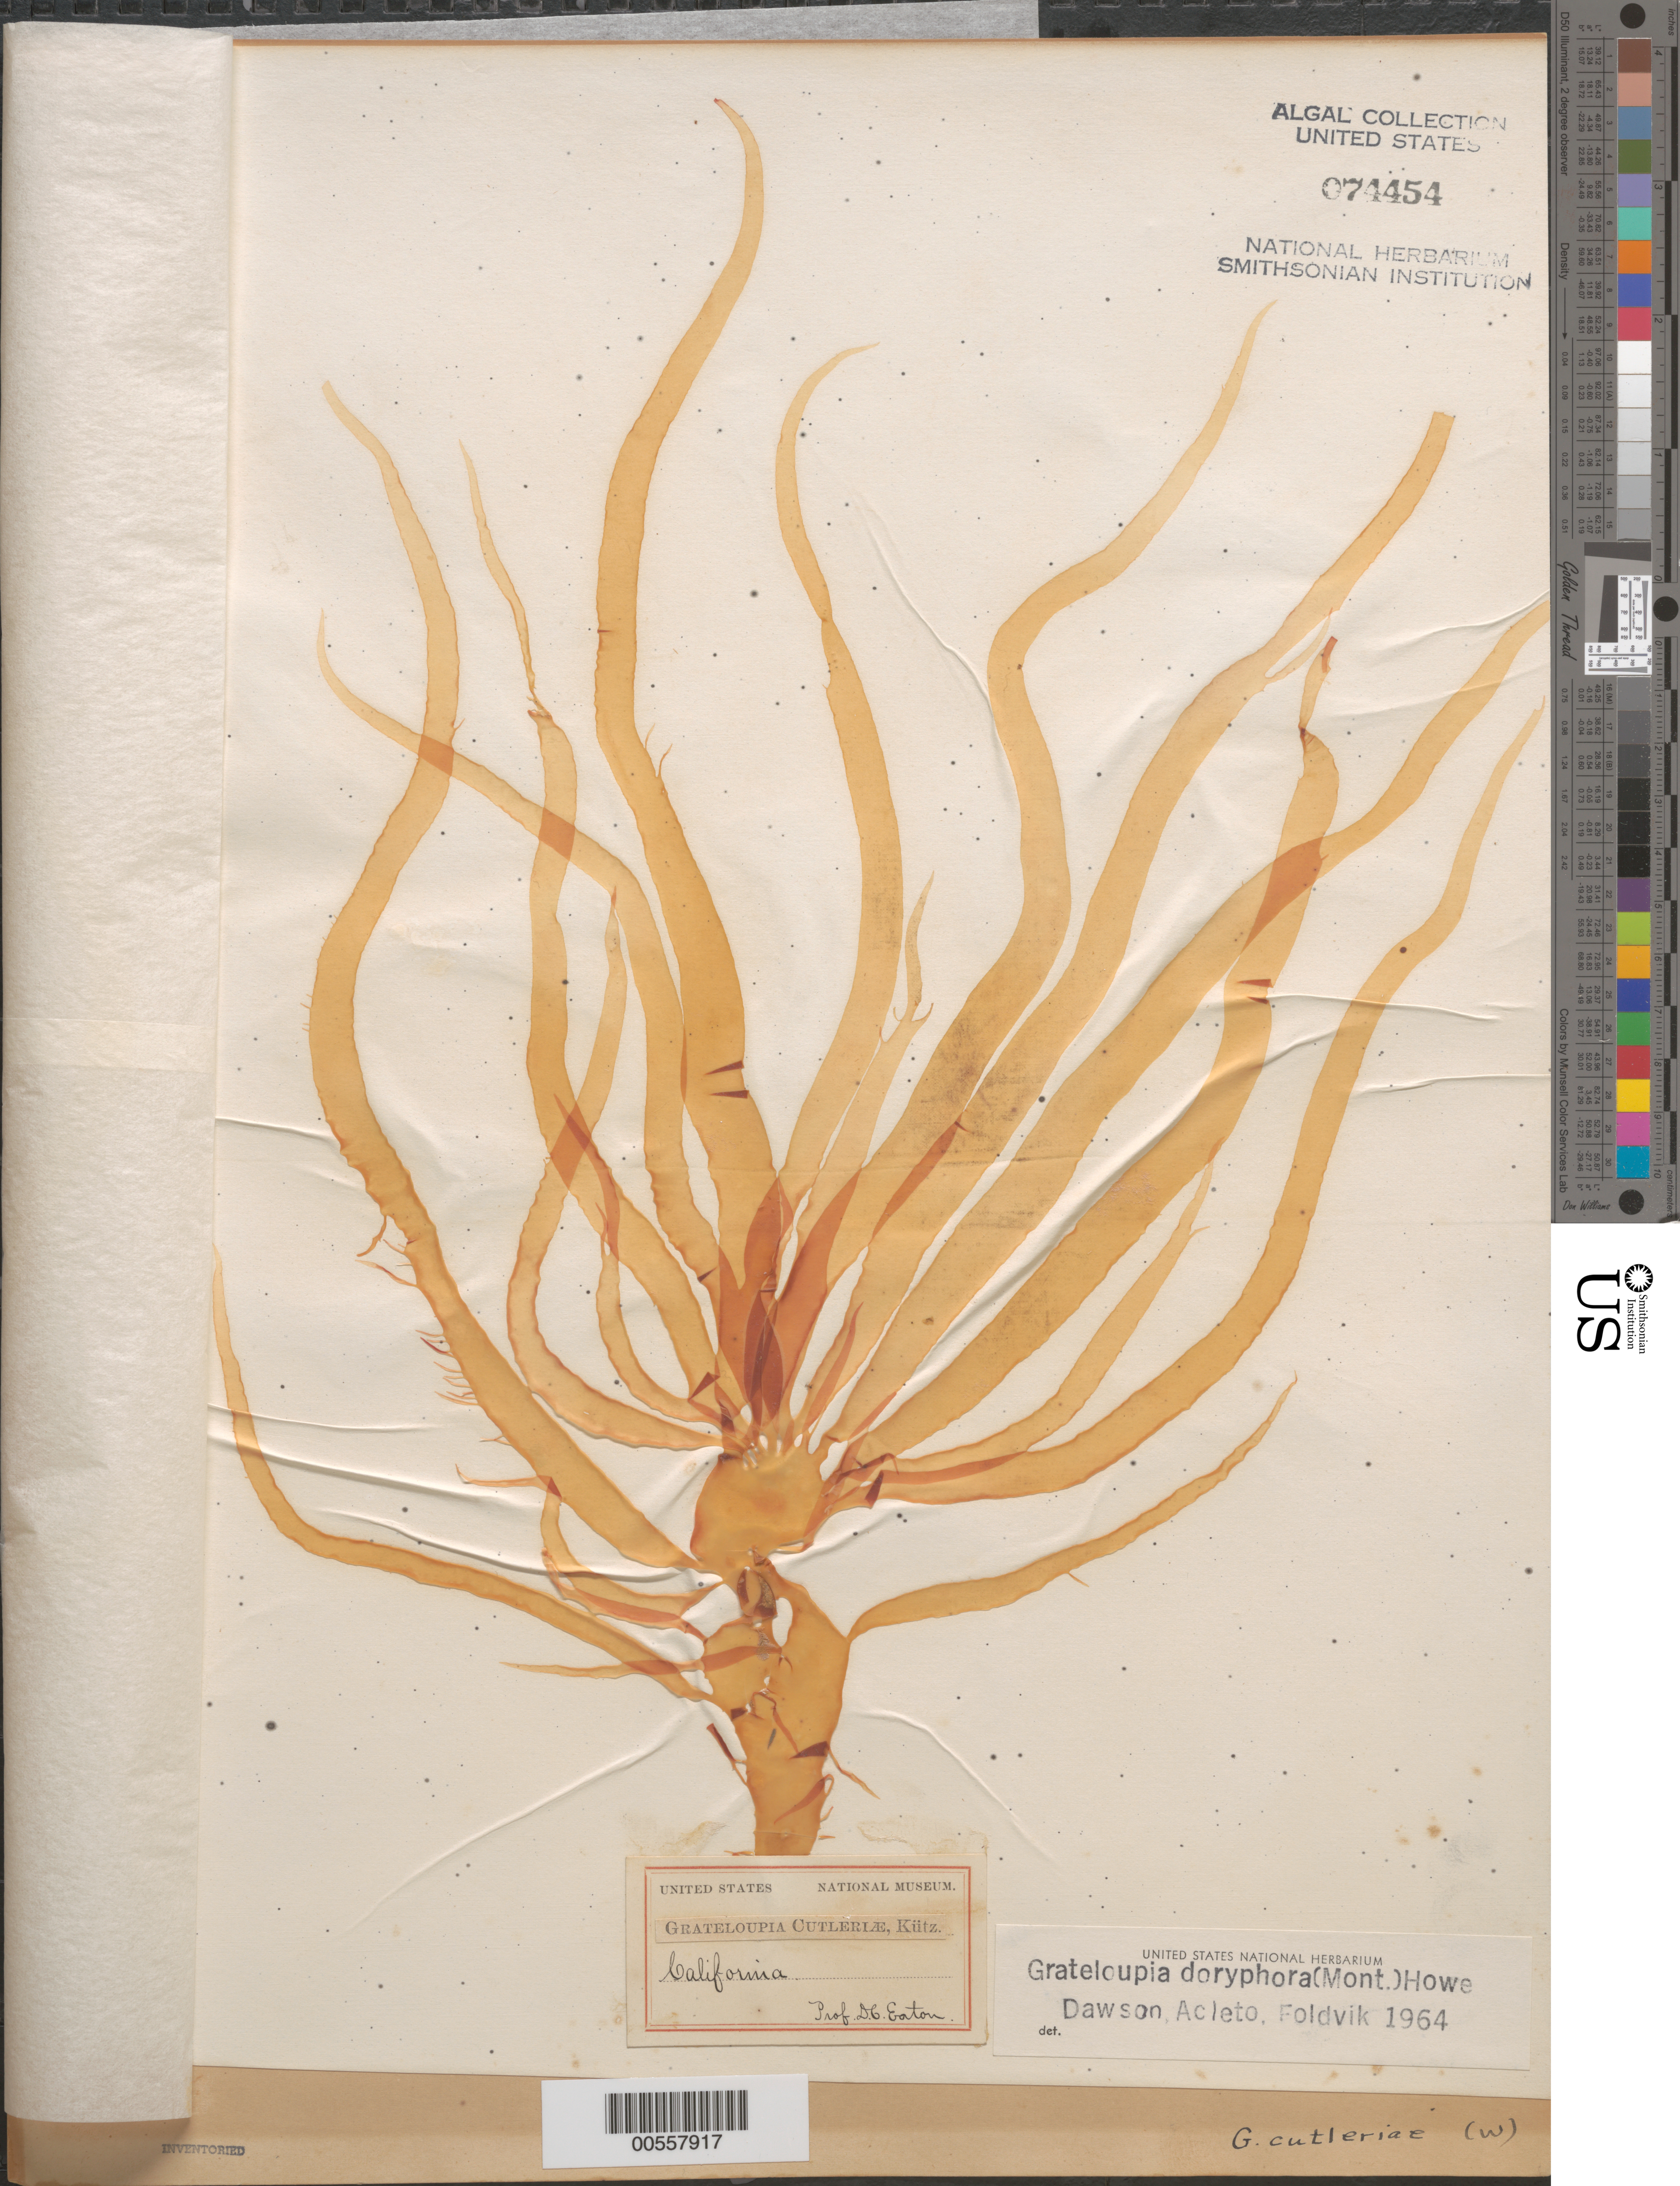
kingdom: Plantae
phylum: Rhodophyta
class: Florideophyceae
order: Halymeniales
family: Halymeniaceae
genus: Grateloupia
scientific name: Grateloupia doryphora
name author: (Mont.) Howe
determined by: Dawson, E. Y.; Acleto O., C.; Foldvik, N.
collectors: D. C. Eaton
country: United States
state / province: California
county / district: San Diego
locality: False Bay, San Diego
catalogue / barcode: US 74454